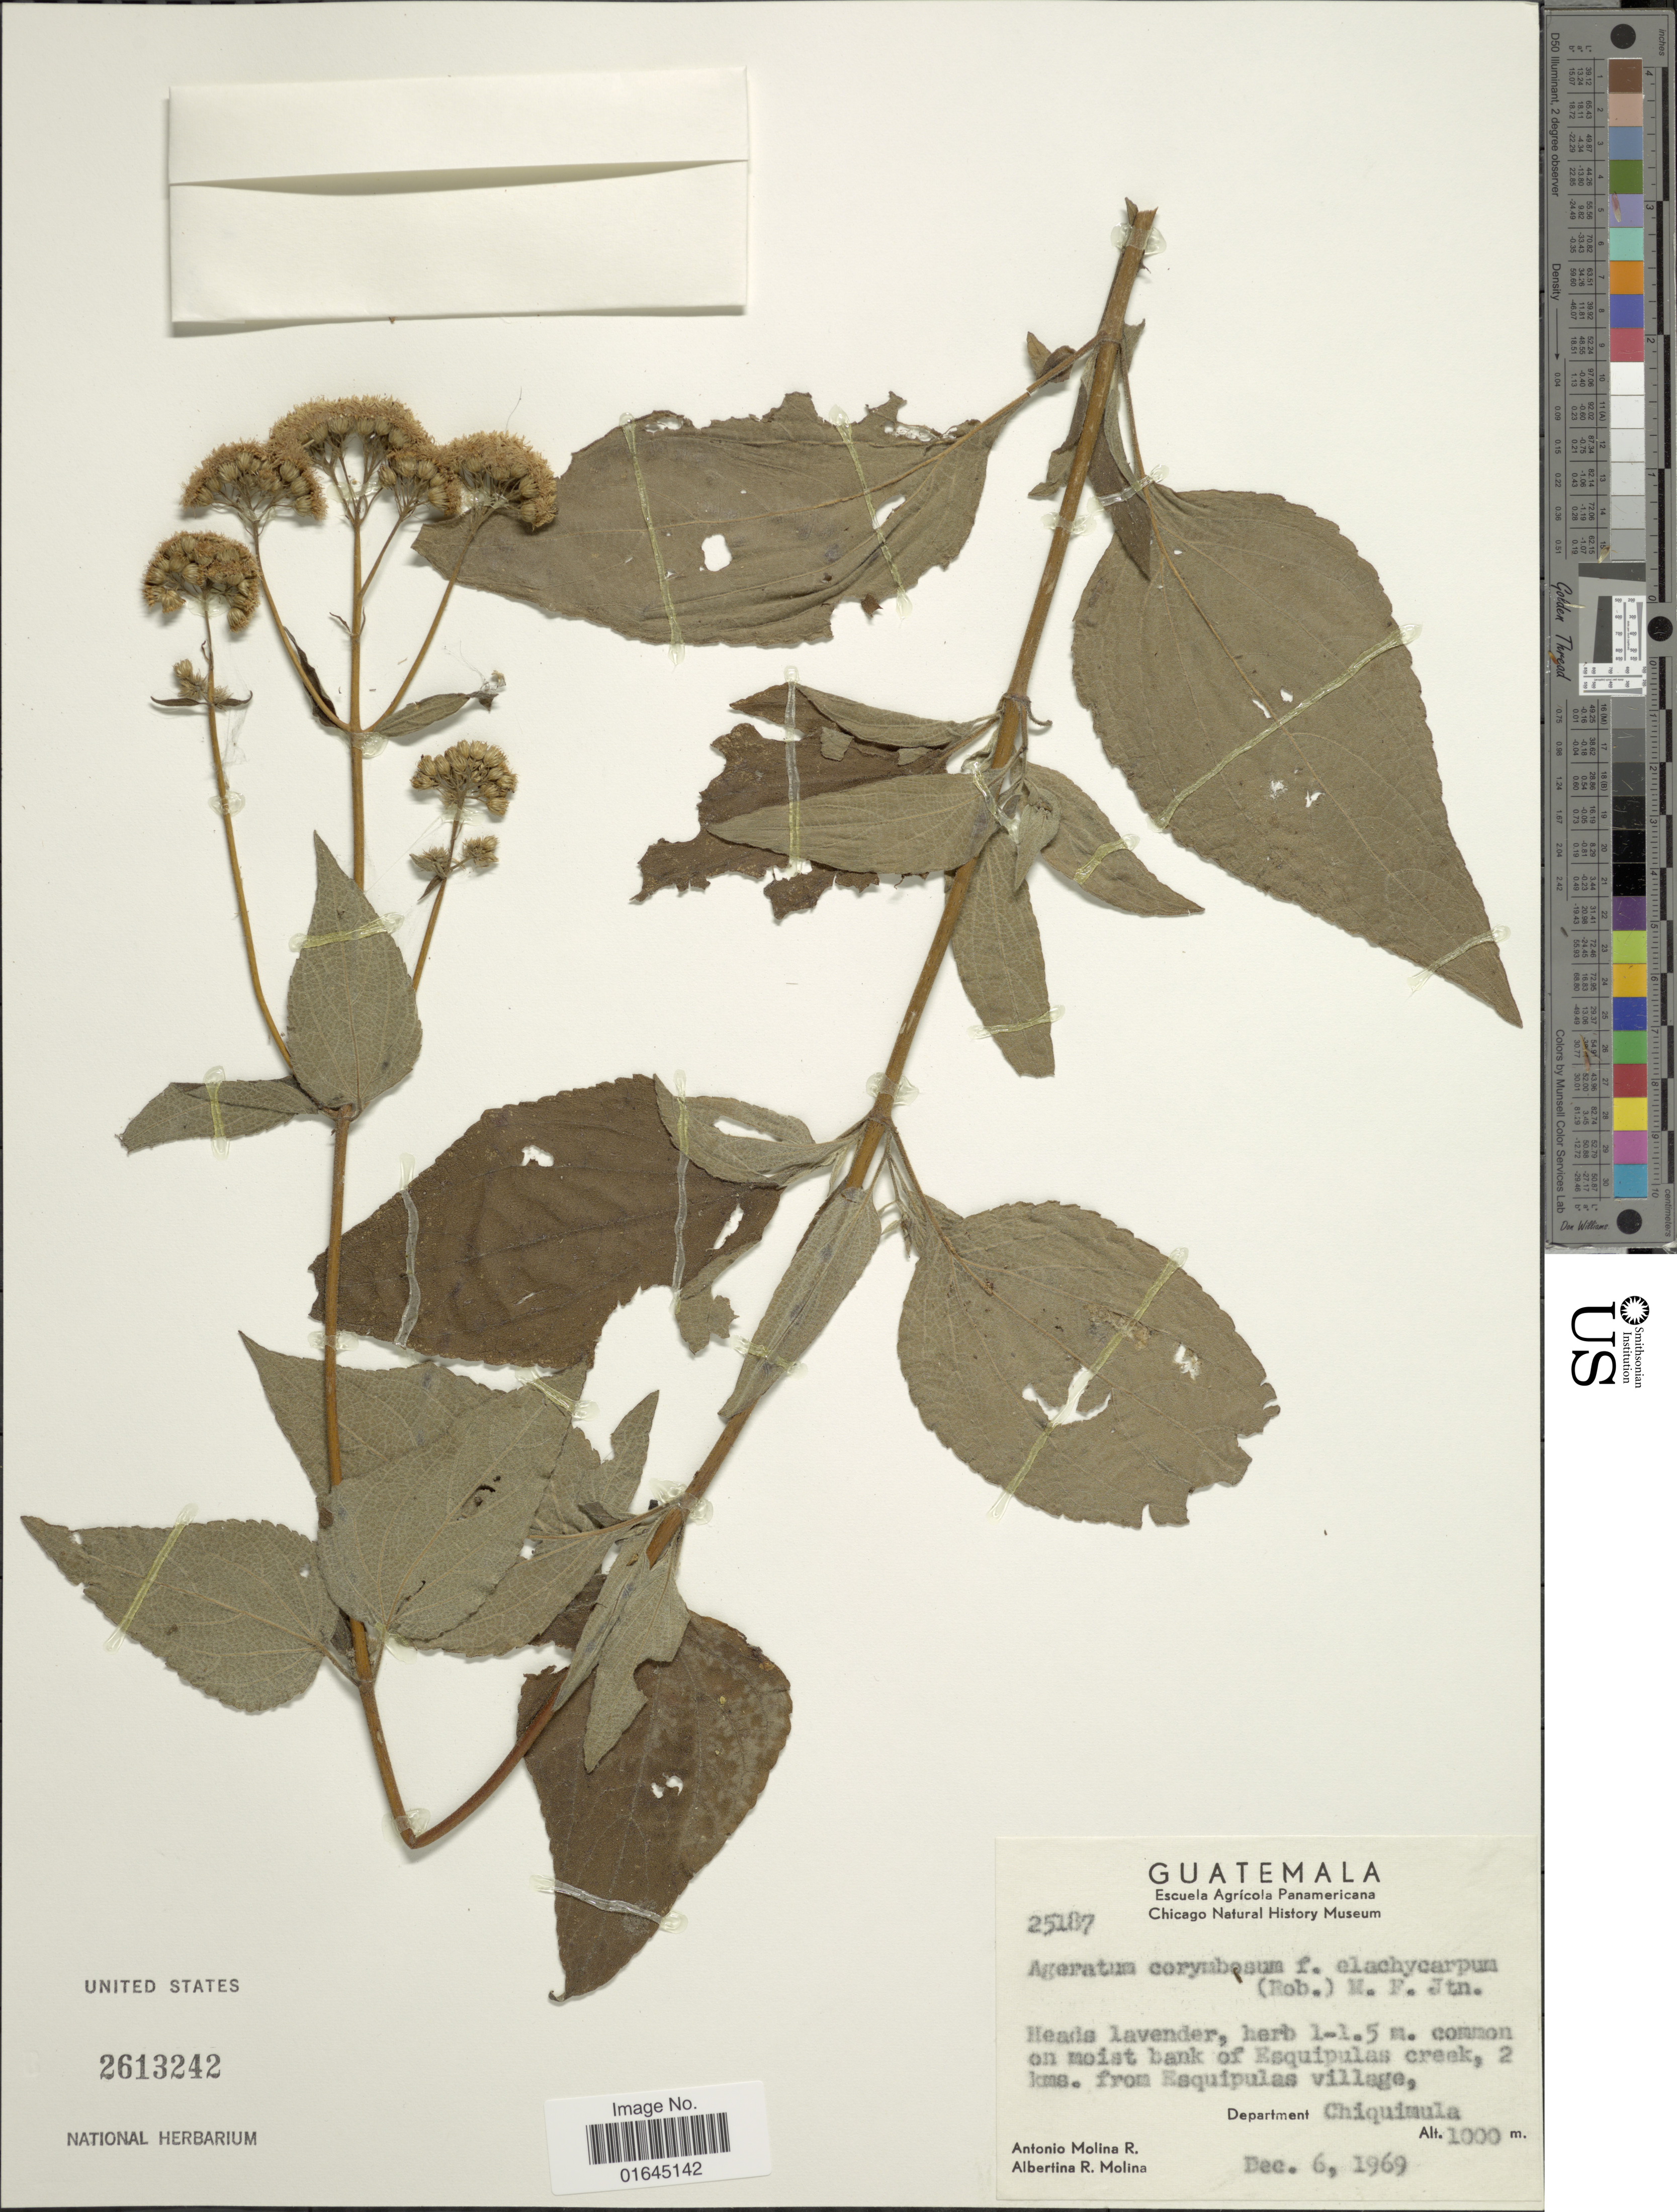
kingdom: Plantae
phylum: Tracheophyta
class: Magnoliopsida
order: Asterales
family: Asteraceae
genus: Ageratum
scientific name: Ageratum rugosum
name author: J.M. Coult.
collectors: A. Molina R. & A. R. Molina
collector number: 25187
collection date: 1969-12-06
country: Guatemala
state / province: Chiquimula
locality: On moist banks of Esquipulas creek, 2 kms. from Esquipulas village, Department Chiquimula.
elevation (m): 1000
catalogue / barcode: US 2613242